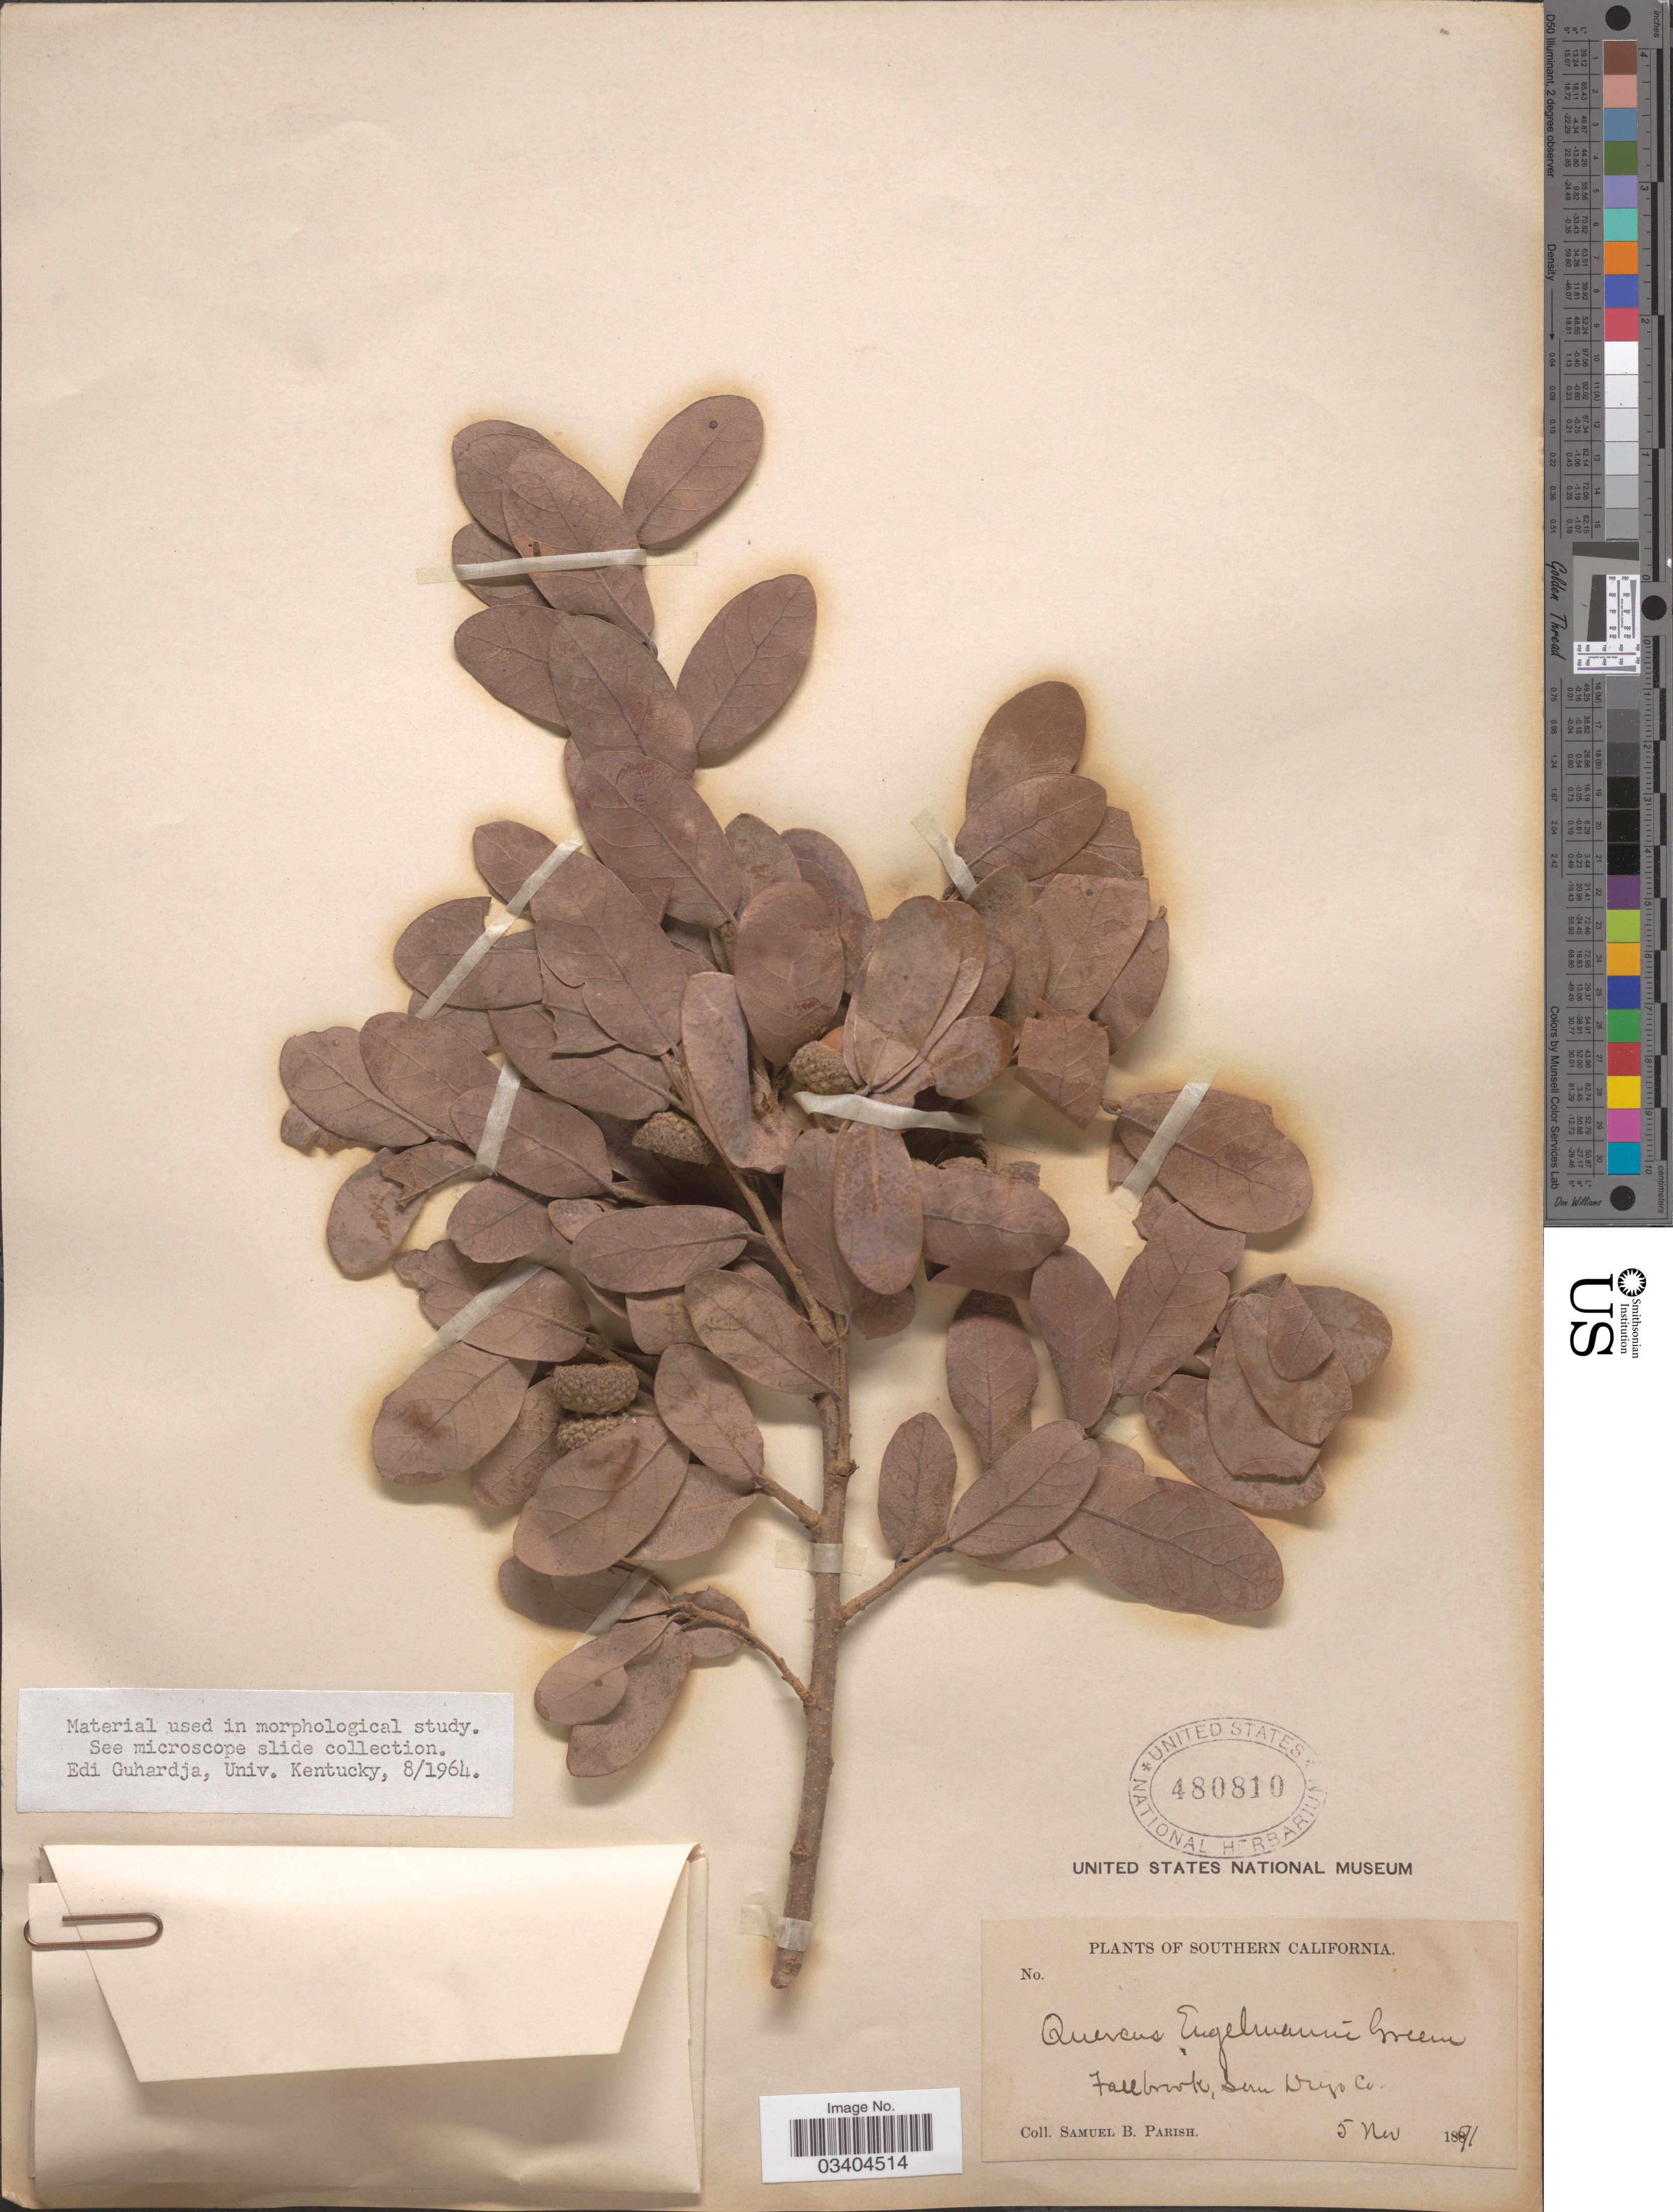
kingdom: Plantae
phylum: Tracheophyta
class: Magnoliopsida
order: Fagales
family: Fagaceae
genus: Quercus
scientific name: Quercus engelmannii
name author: Greene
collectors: S. B. Parish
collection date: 1891-11-05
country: United States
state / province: California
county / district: San Diego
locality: Southern California. Fallbrook, San Diego Co.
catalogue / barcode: US 480810